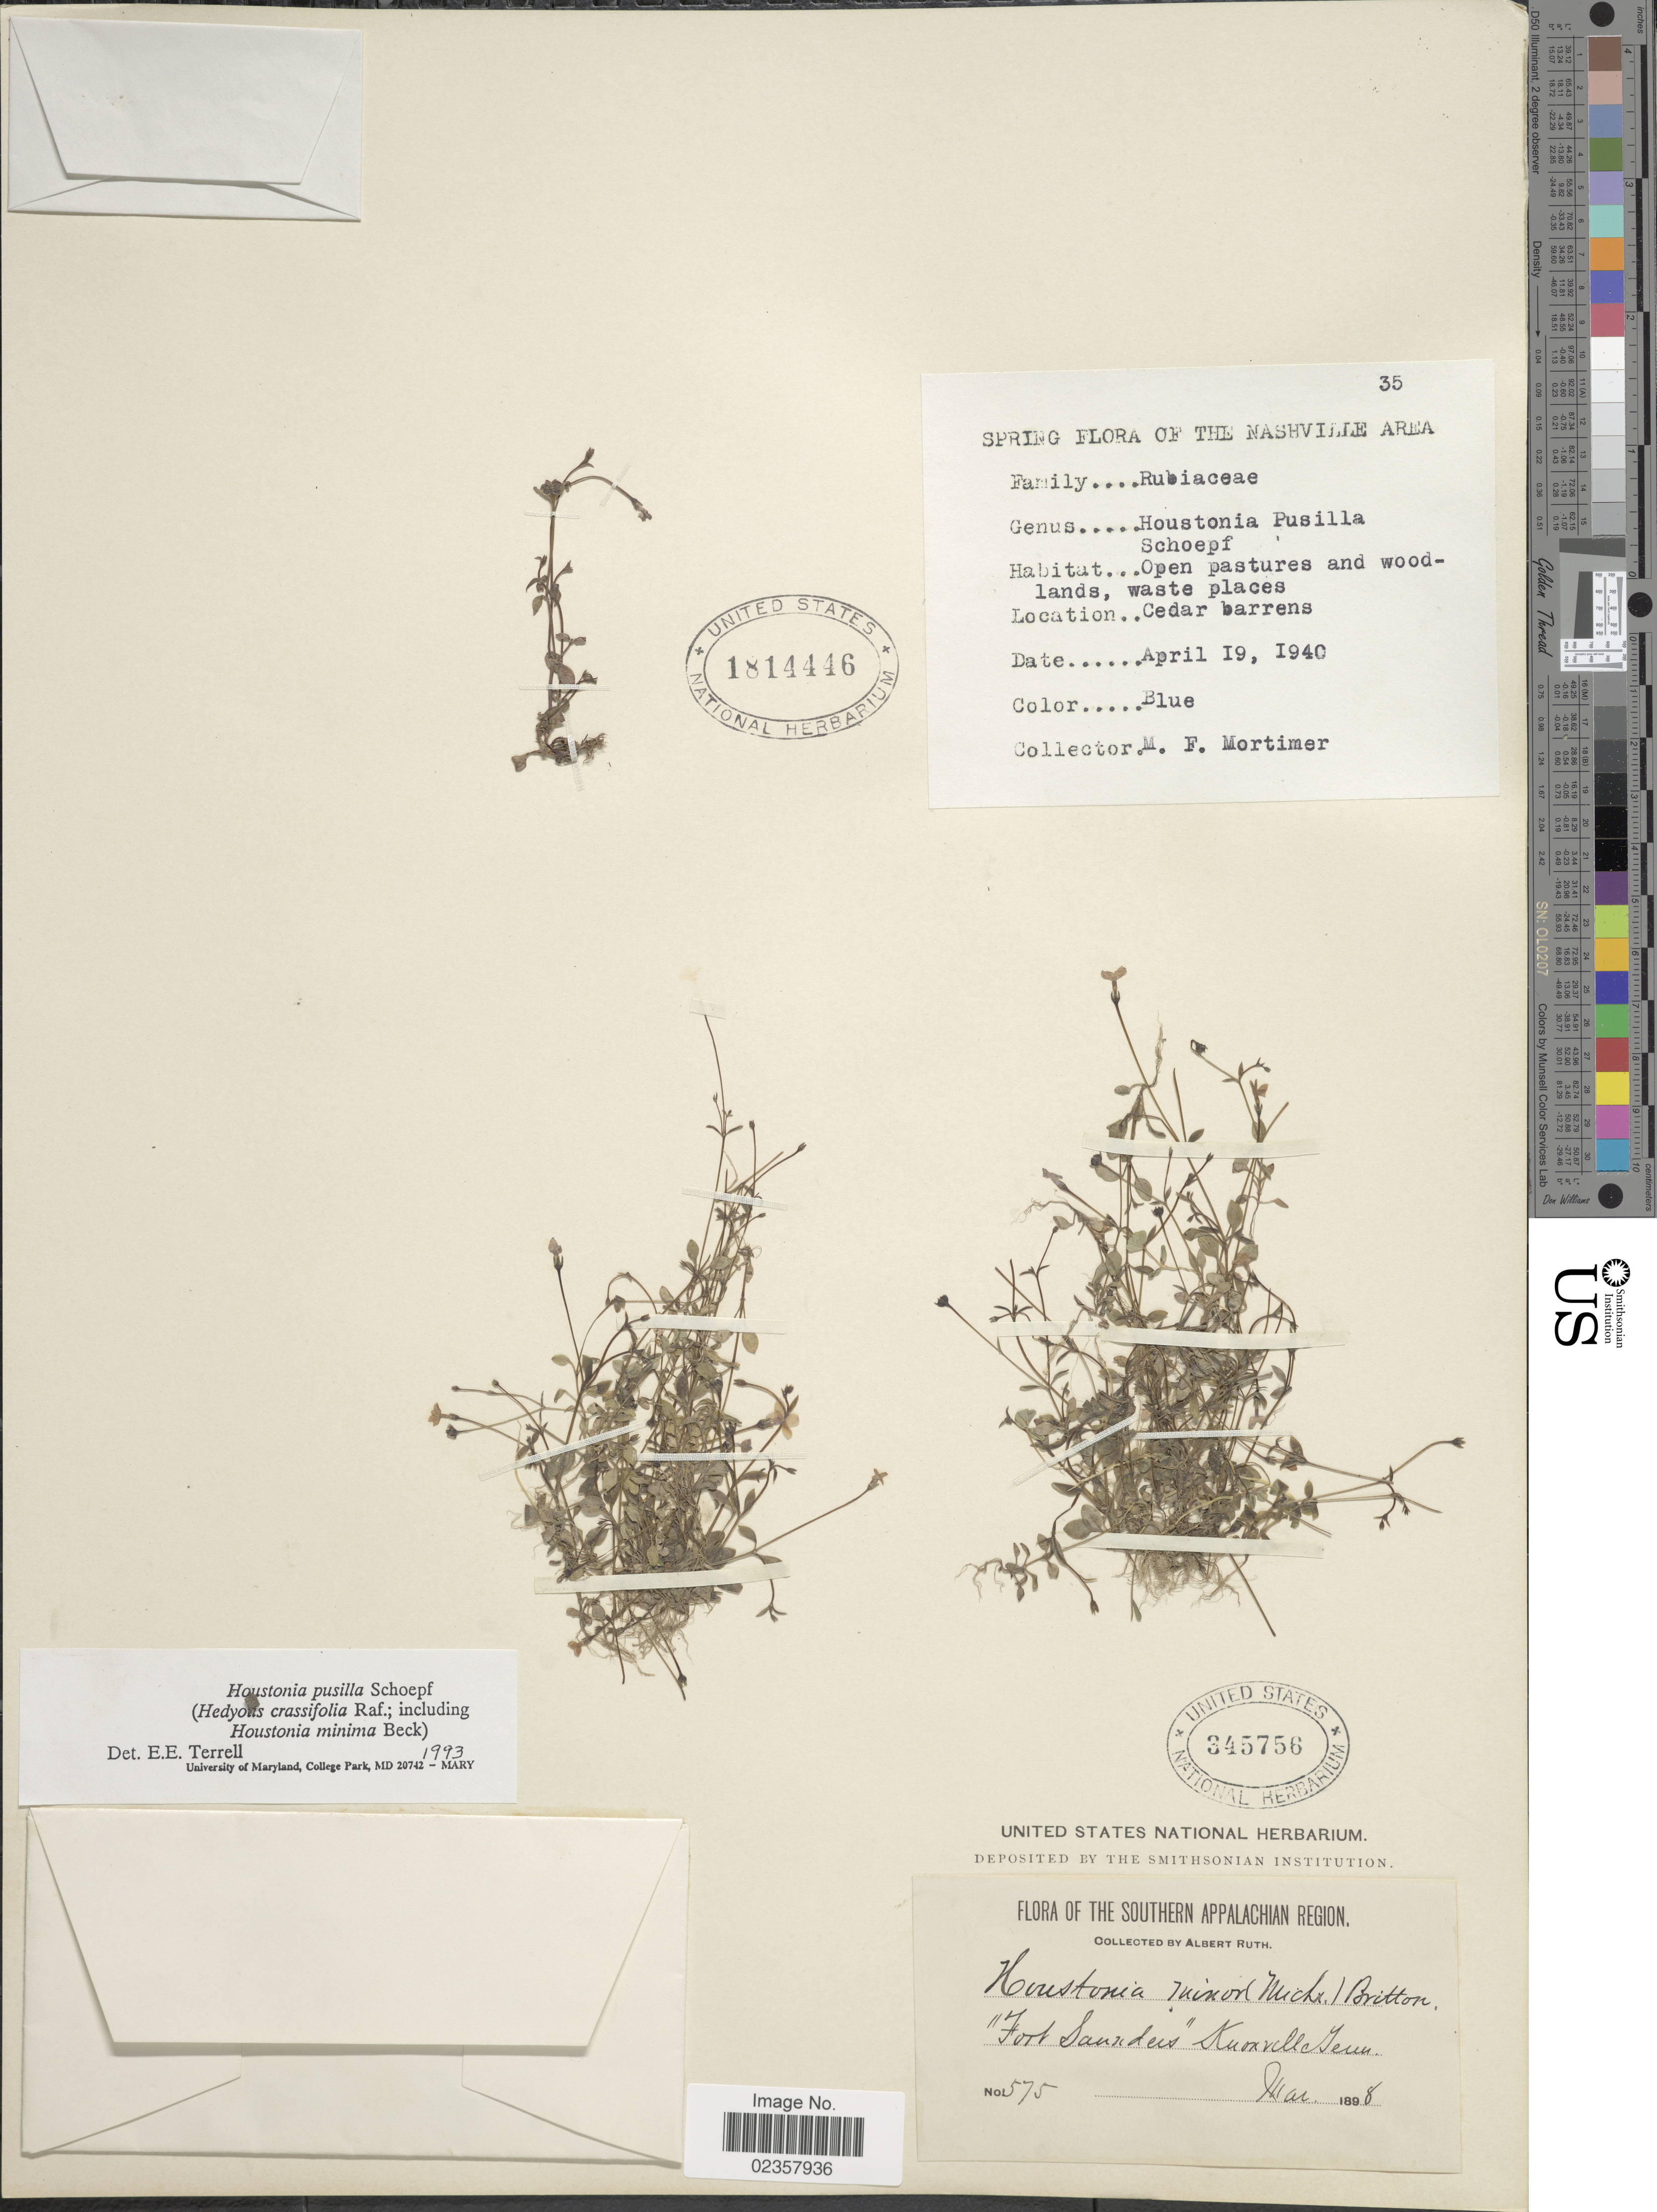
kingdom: Plantae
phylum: Tracheophyta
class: Magnoliopsida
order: Gentianales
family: Rubiaceae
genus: Houstonia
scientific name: Houstonia pusilla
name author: Schoepf.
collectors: A. Ruth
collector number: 575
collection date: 1898-03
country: United States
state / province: Tennessee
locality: Southern Appalachan Region. "Fort Sanders" Knoxville Tenn.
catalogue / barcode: US 345756-2